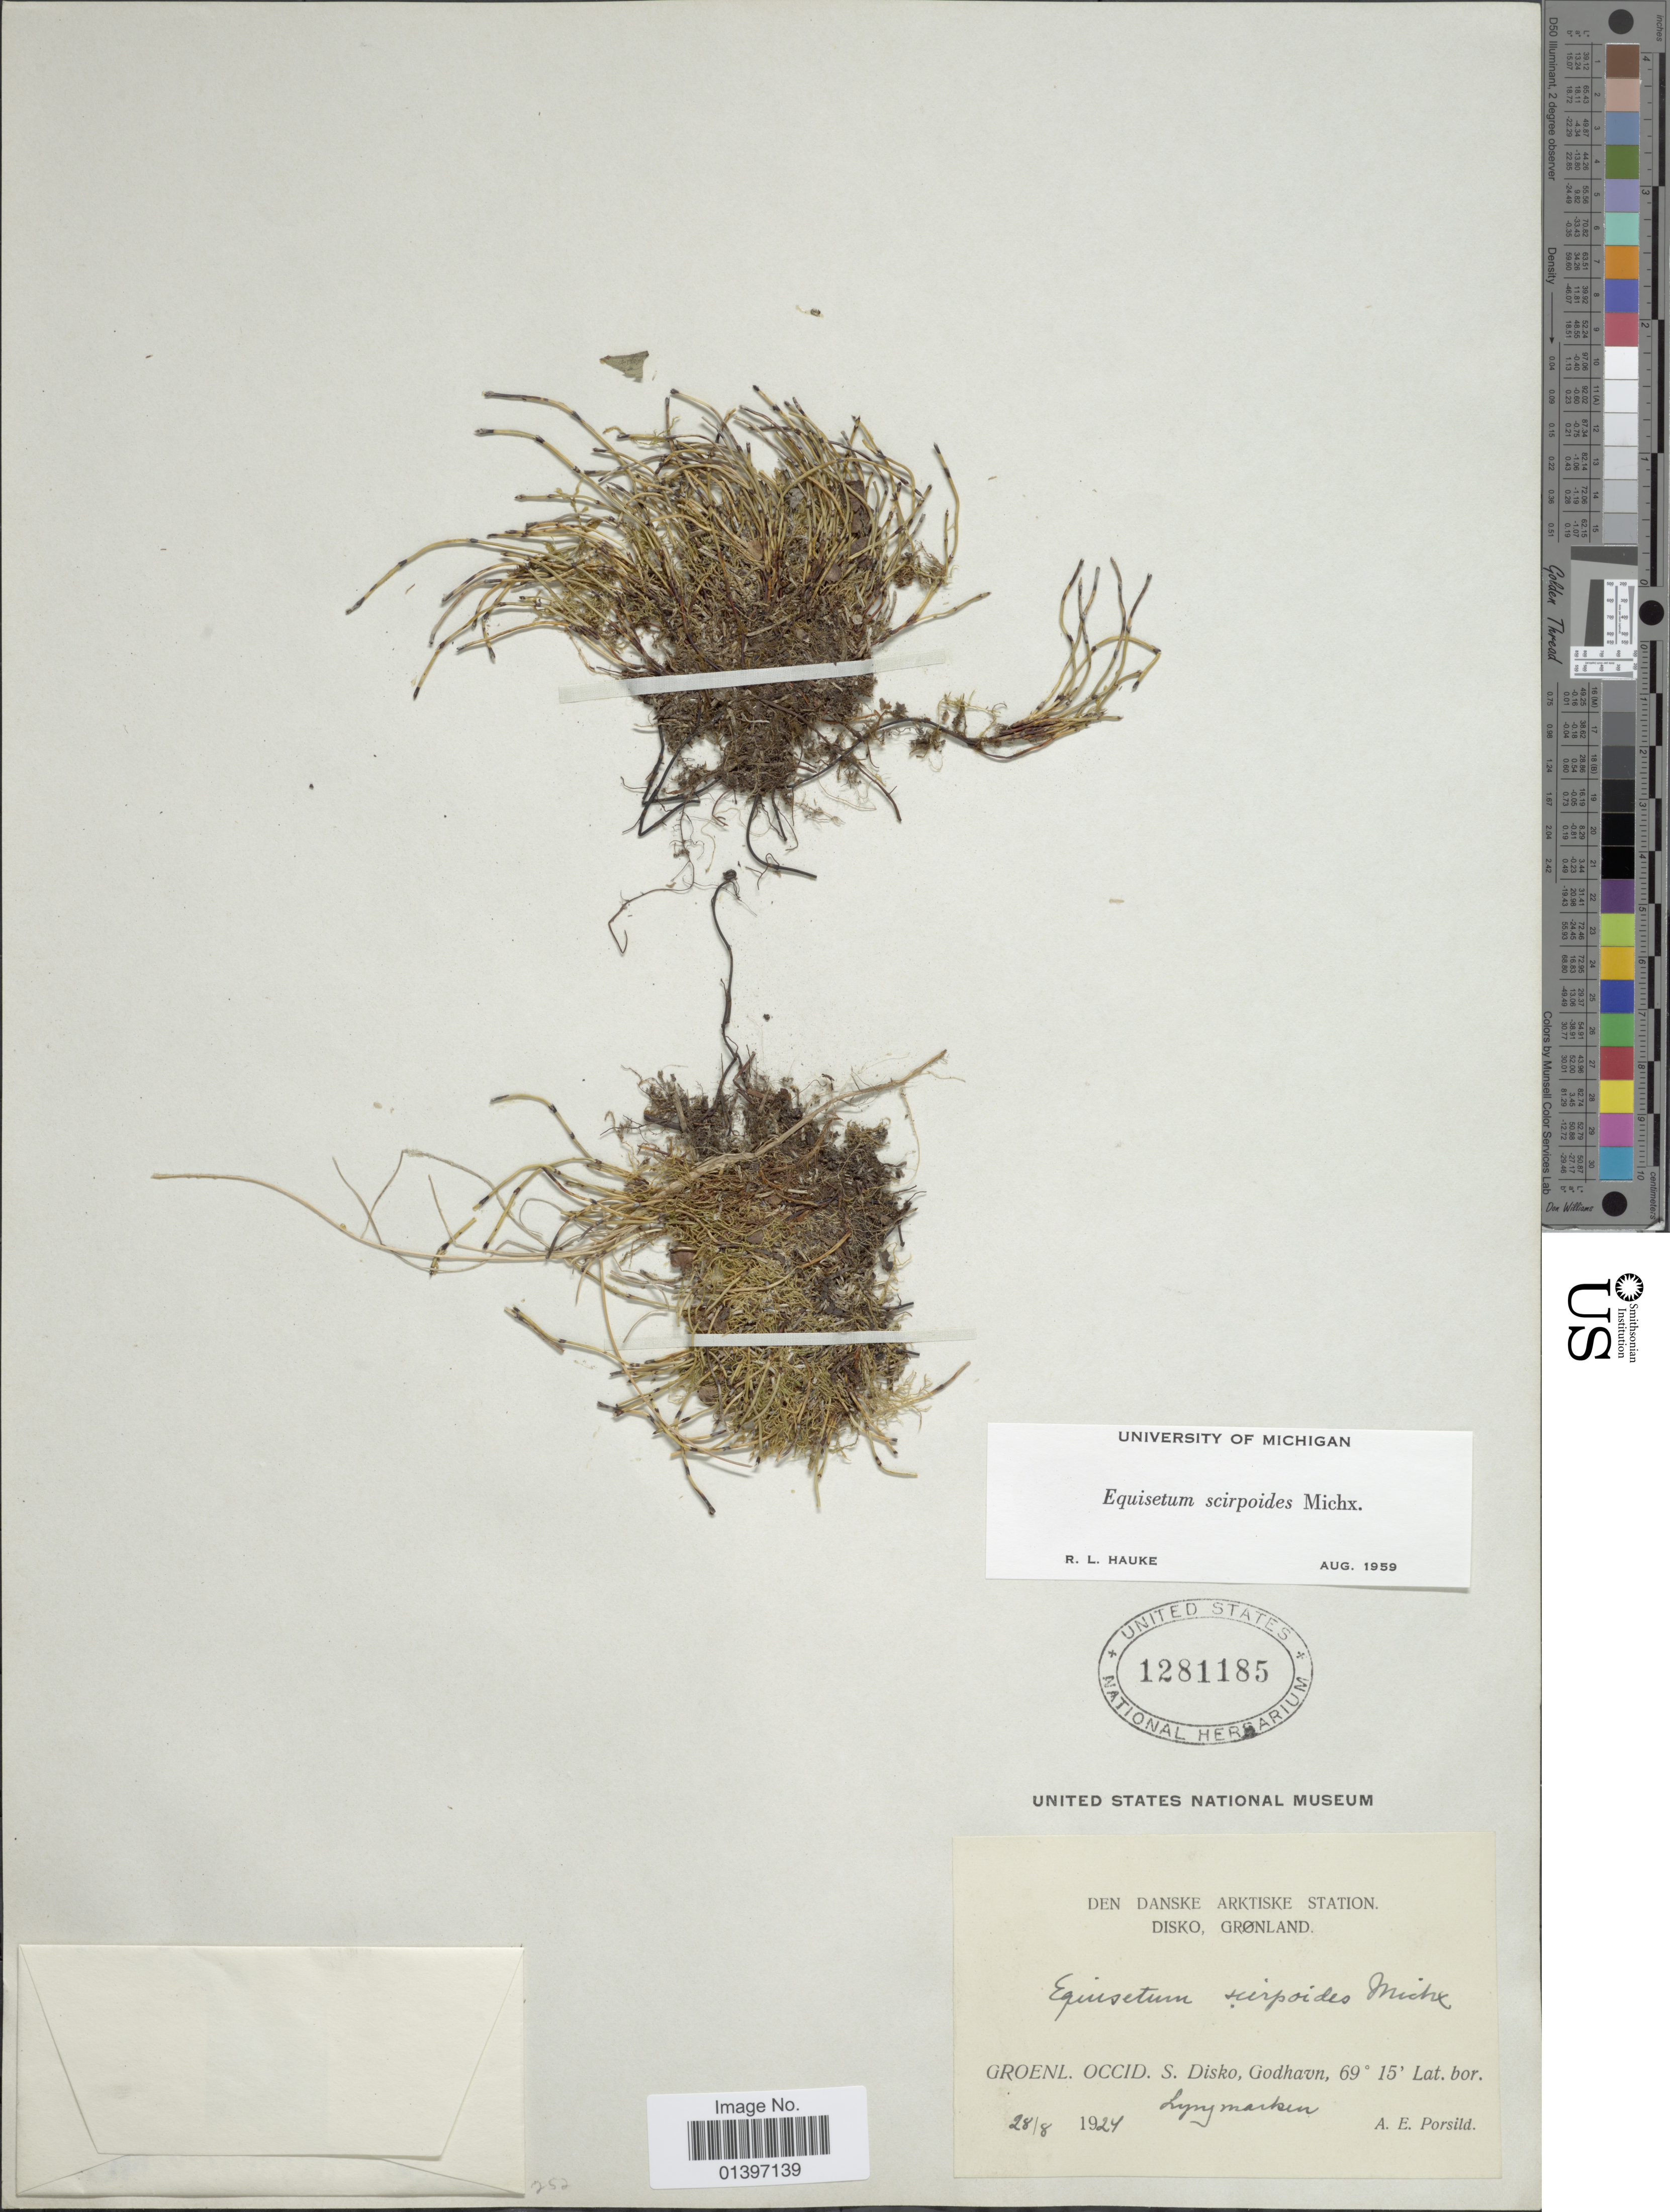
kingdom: Plantae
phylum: Tracheophyta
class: Polypodiopsida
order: Equisetales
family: Equisetaceae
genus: Equisetum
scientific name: Equisetum scirpoides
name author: Michx.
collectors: A. E. Porsild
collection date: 1924-08-28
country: Greenland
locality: Den Danske Arktiske station, Disko, Grønland, Groenl. occid. S. Disko, Godhavn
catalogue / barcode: US 1281185